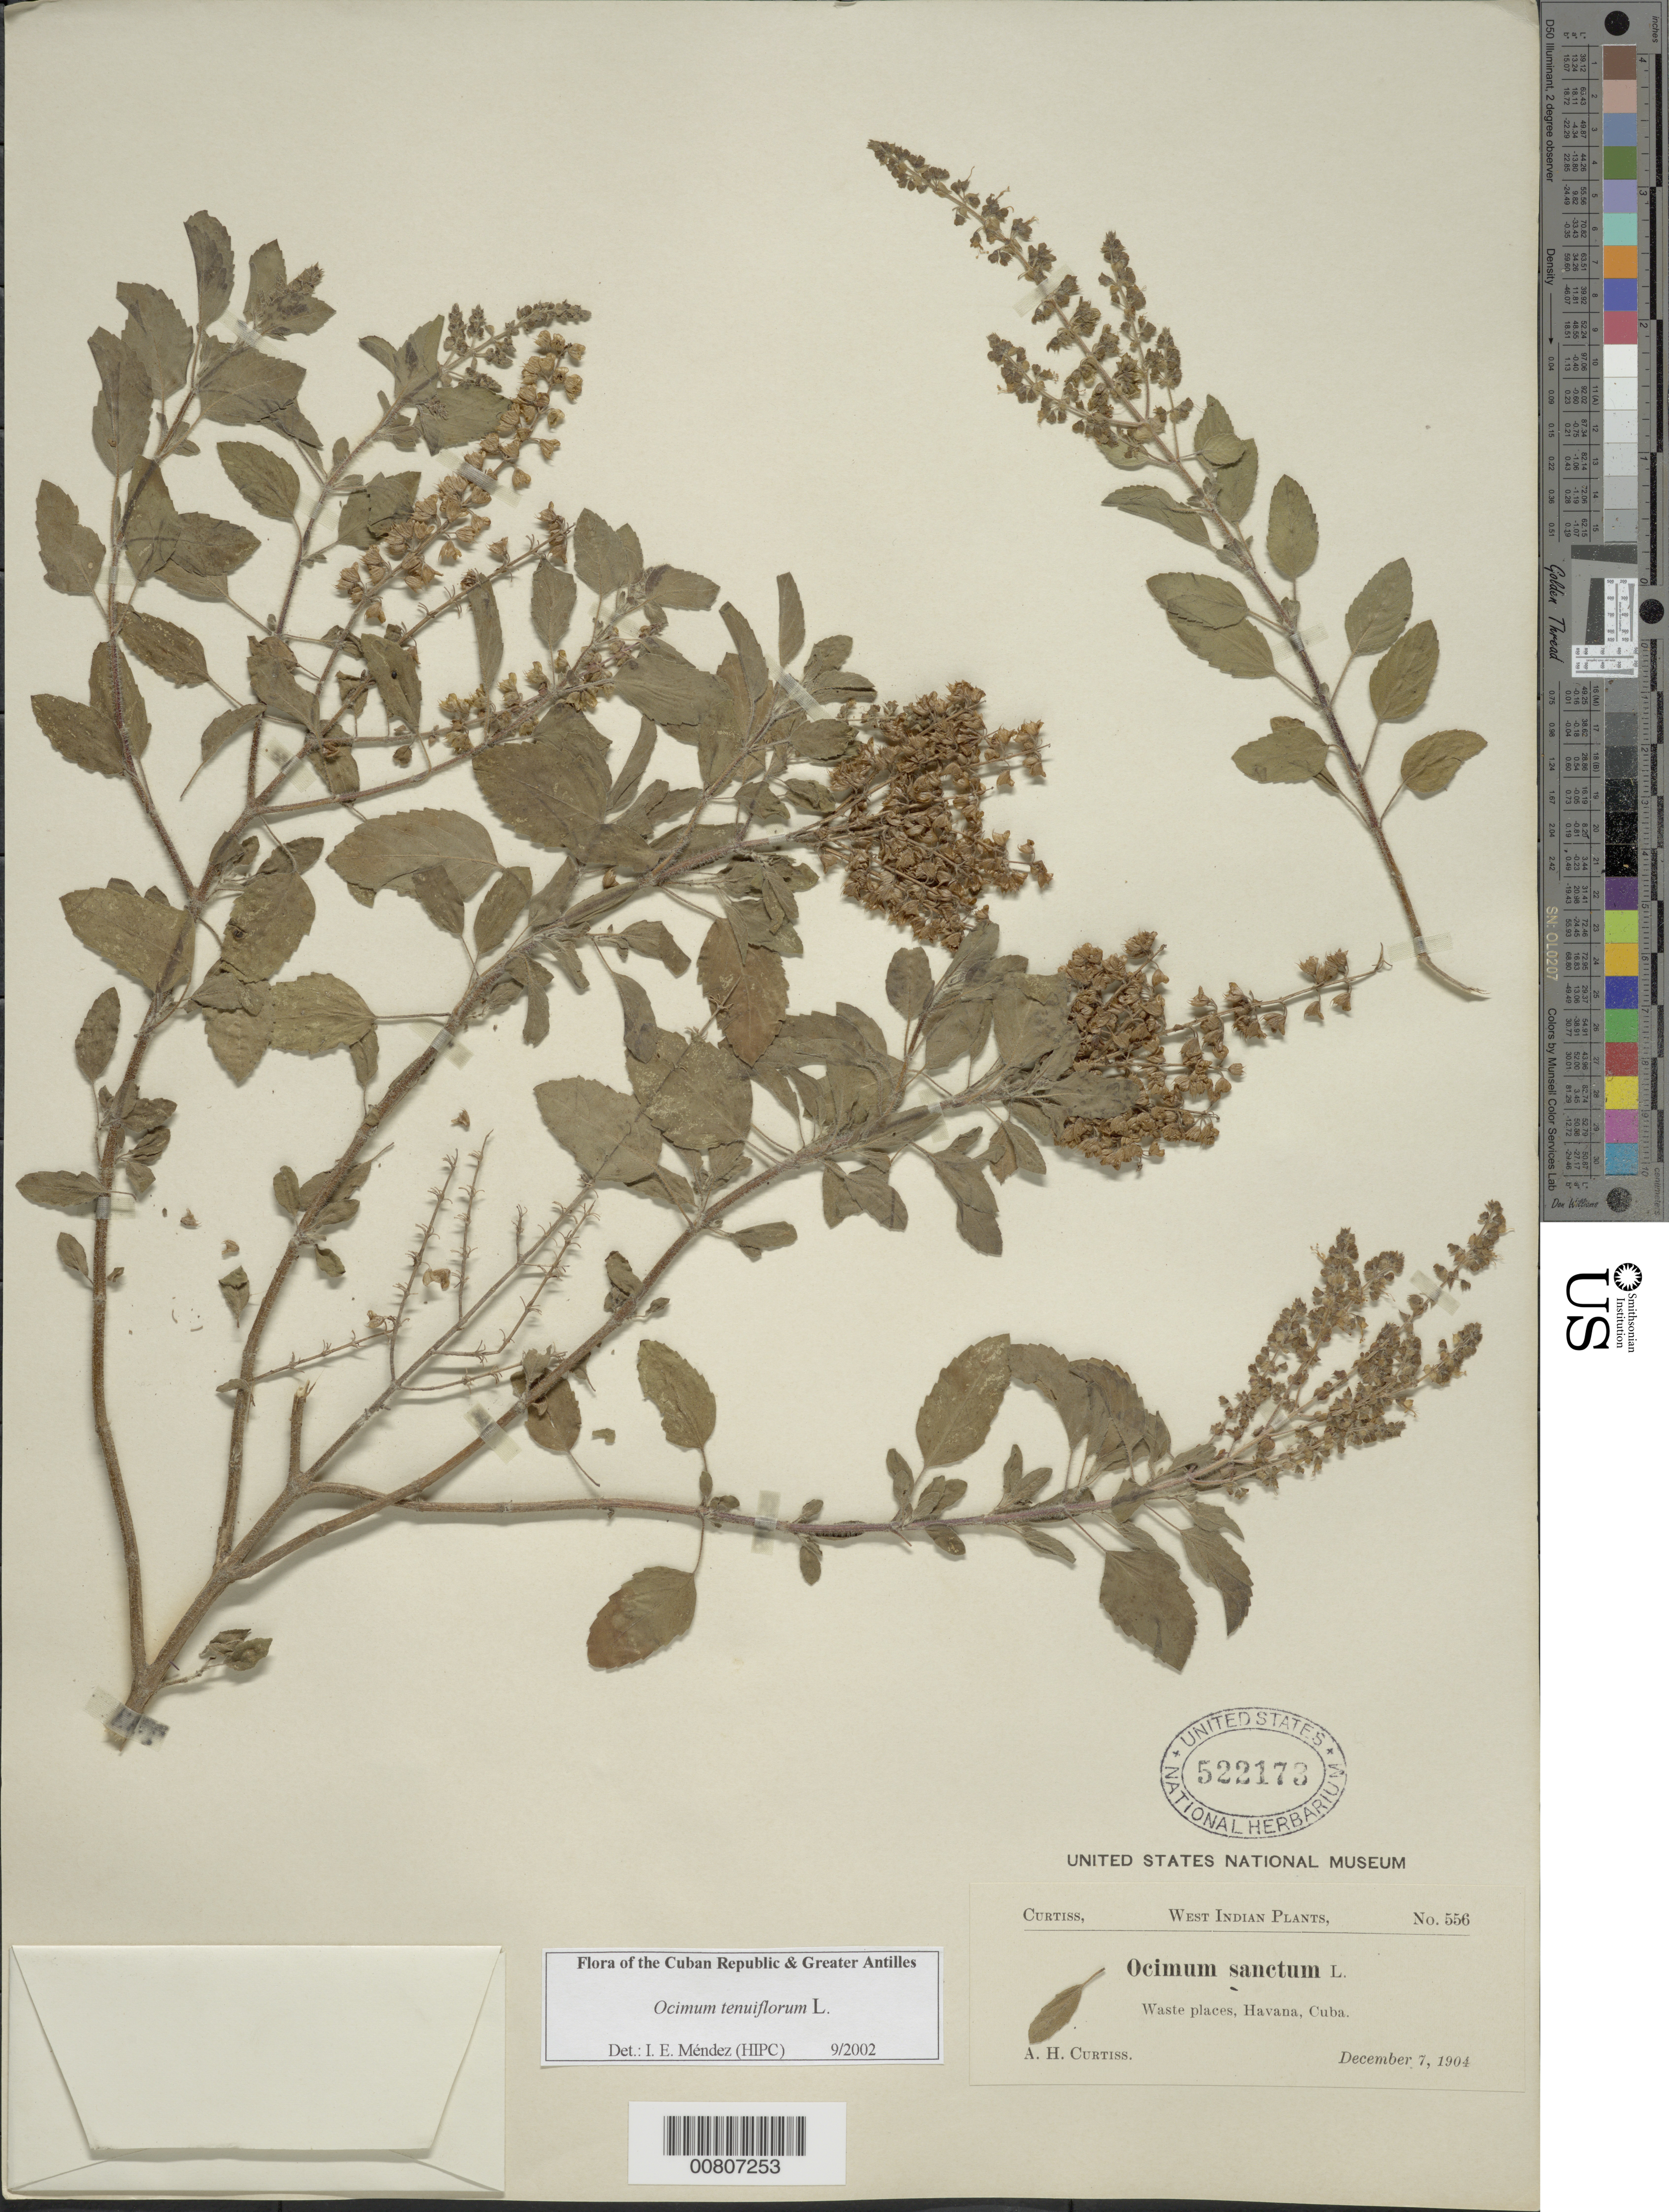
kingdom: Plantae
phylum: Tracheophyta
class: Magnoliopsida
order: Lamiales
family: Lamiaceae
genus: Ocimum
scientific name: Ocimum tenuiflorum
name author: L.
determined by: Méndez, Isidro E., (HIPC)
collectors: A. H. Curtiss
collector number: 556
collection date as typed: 07 Dec 1904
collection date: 1904-12-07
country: Cuba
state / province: La Habana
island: Cuba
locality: Havana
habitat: Waste places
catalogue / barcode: US 522173